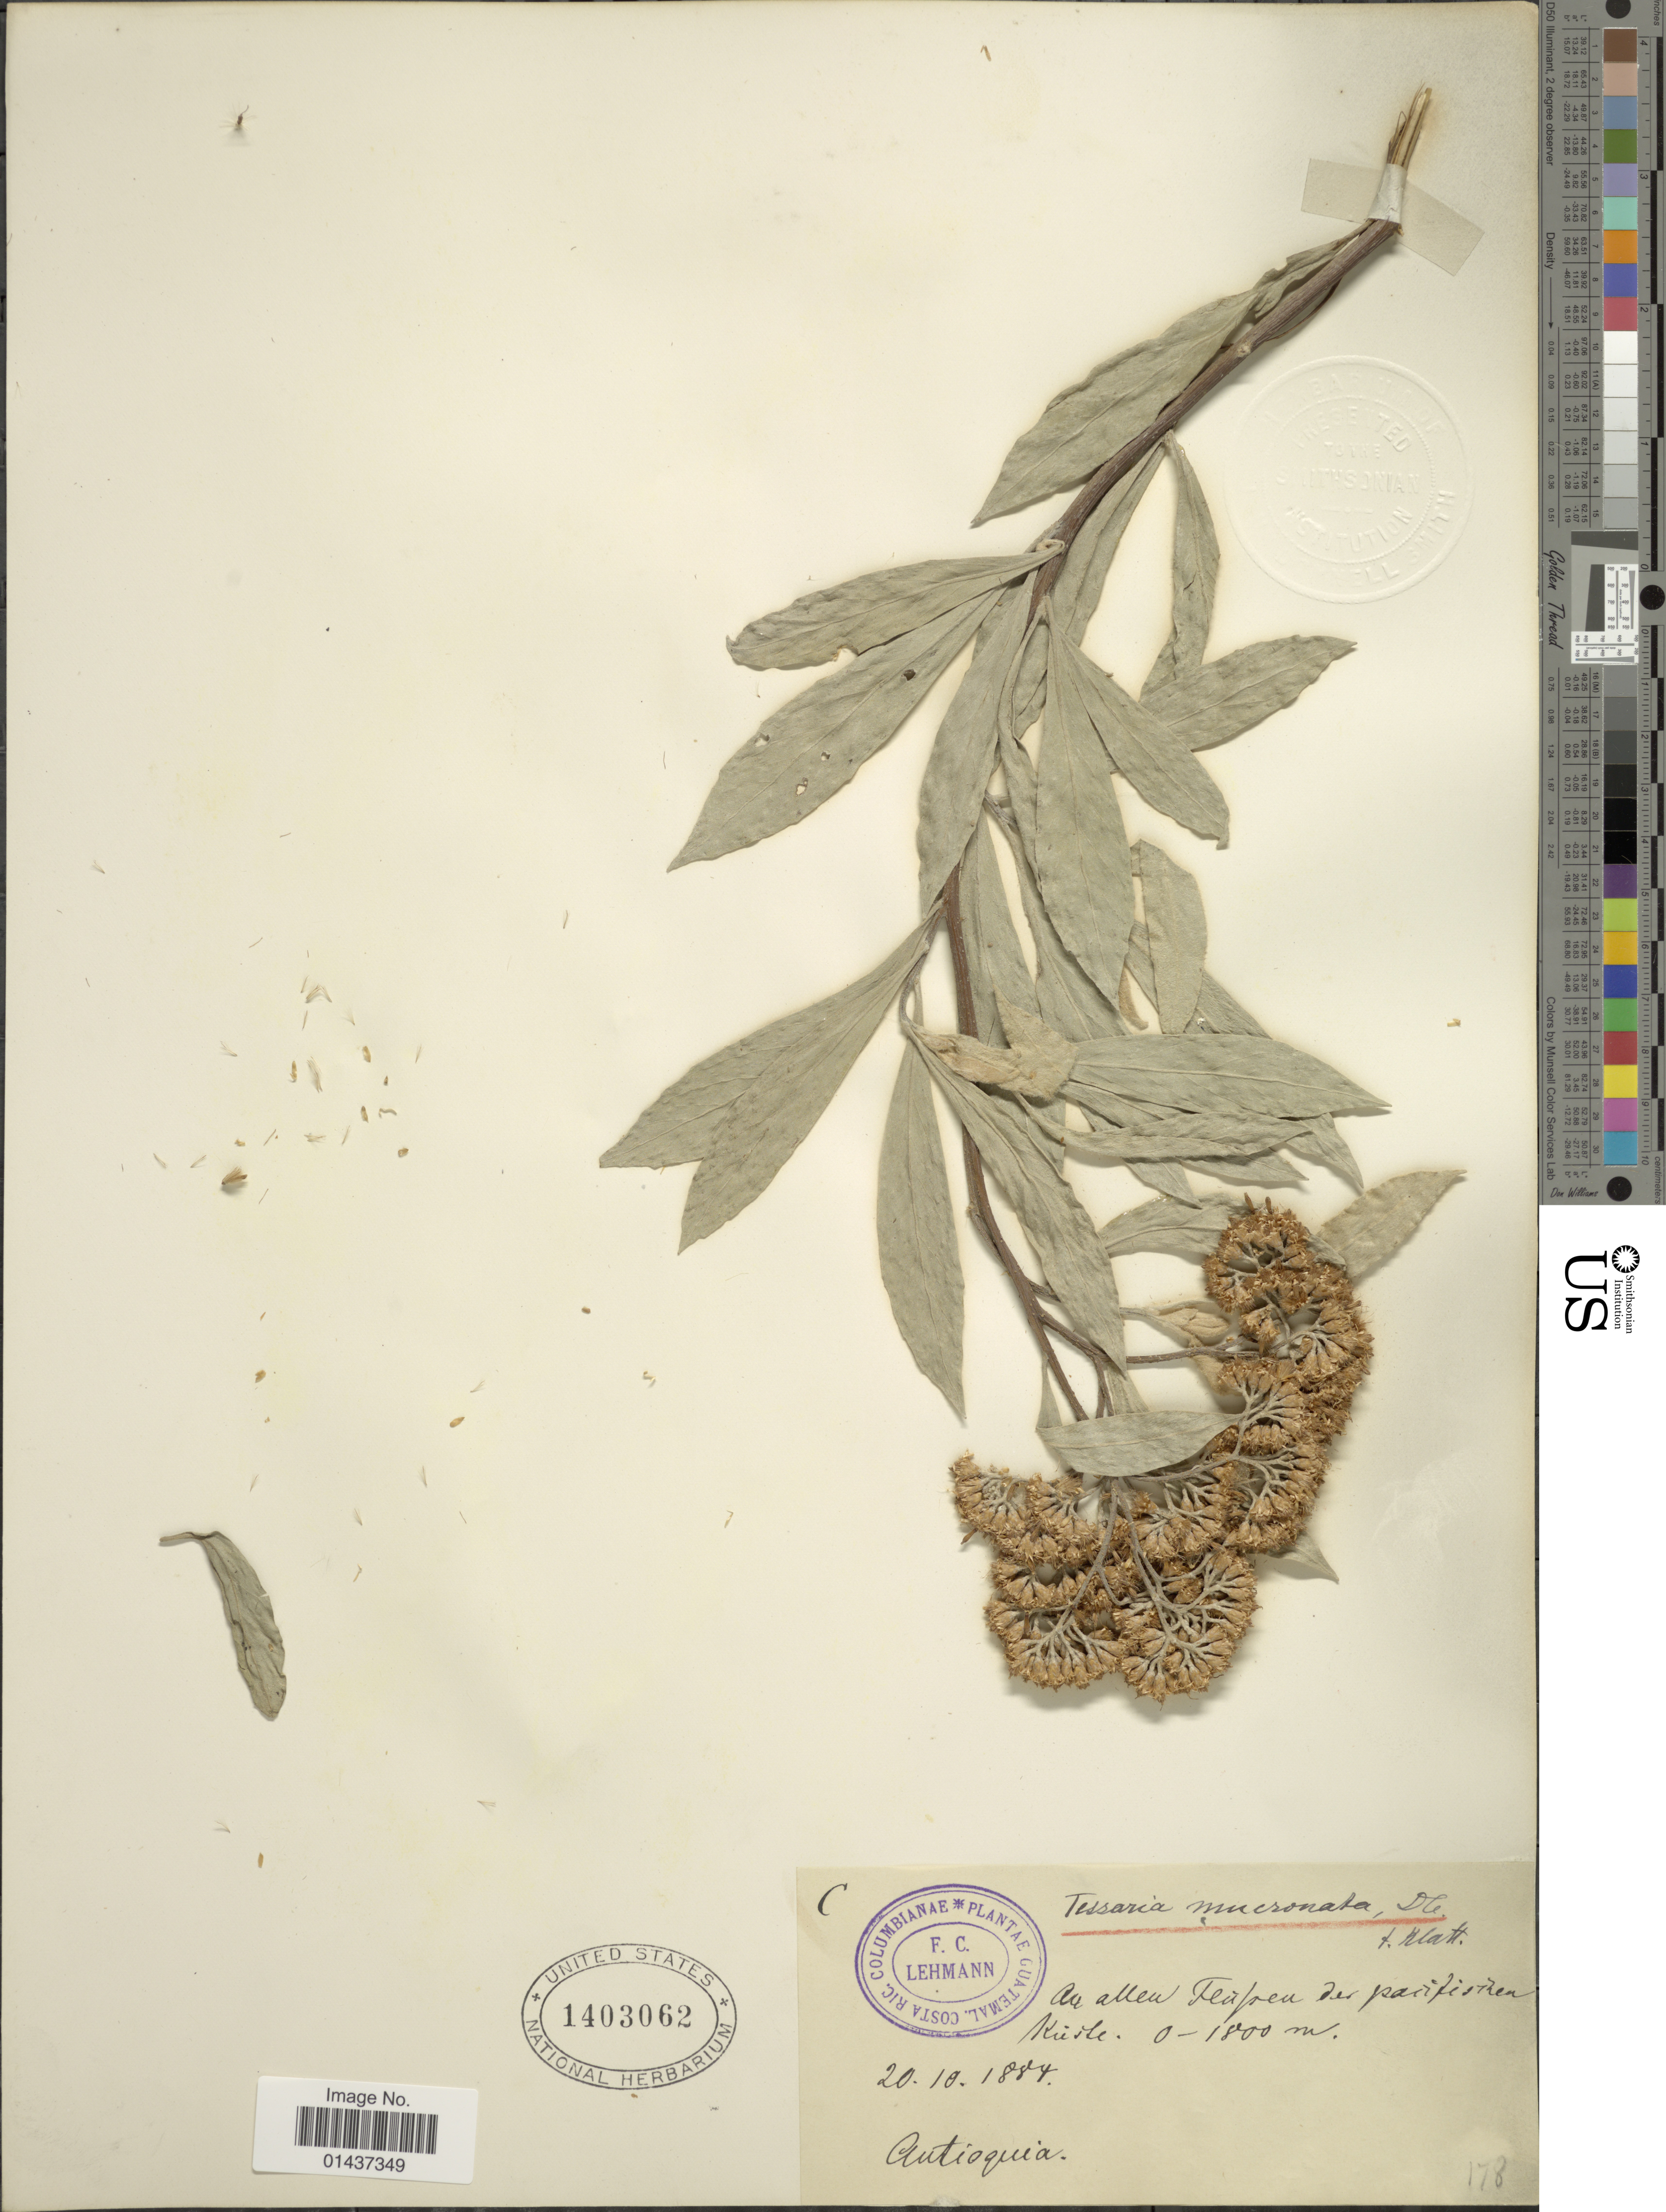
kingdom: Plantae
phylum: Tracheophyta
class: Magnoliopsida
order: Asterales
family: Asteraceae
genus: Tessaria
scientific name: Tessaria integrifolia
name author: Ruiz & Pav.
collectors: F. C. Lehmann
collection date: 1884-10-20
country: Colombia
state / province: Antioquia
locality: An allen Teufsen des pacifischen Kuste [interpreted]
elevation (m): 0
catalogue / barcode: US 1403062